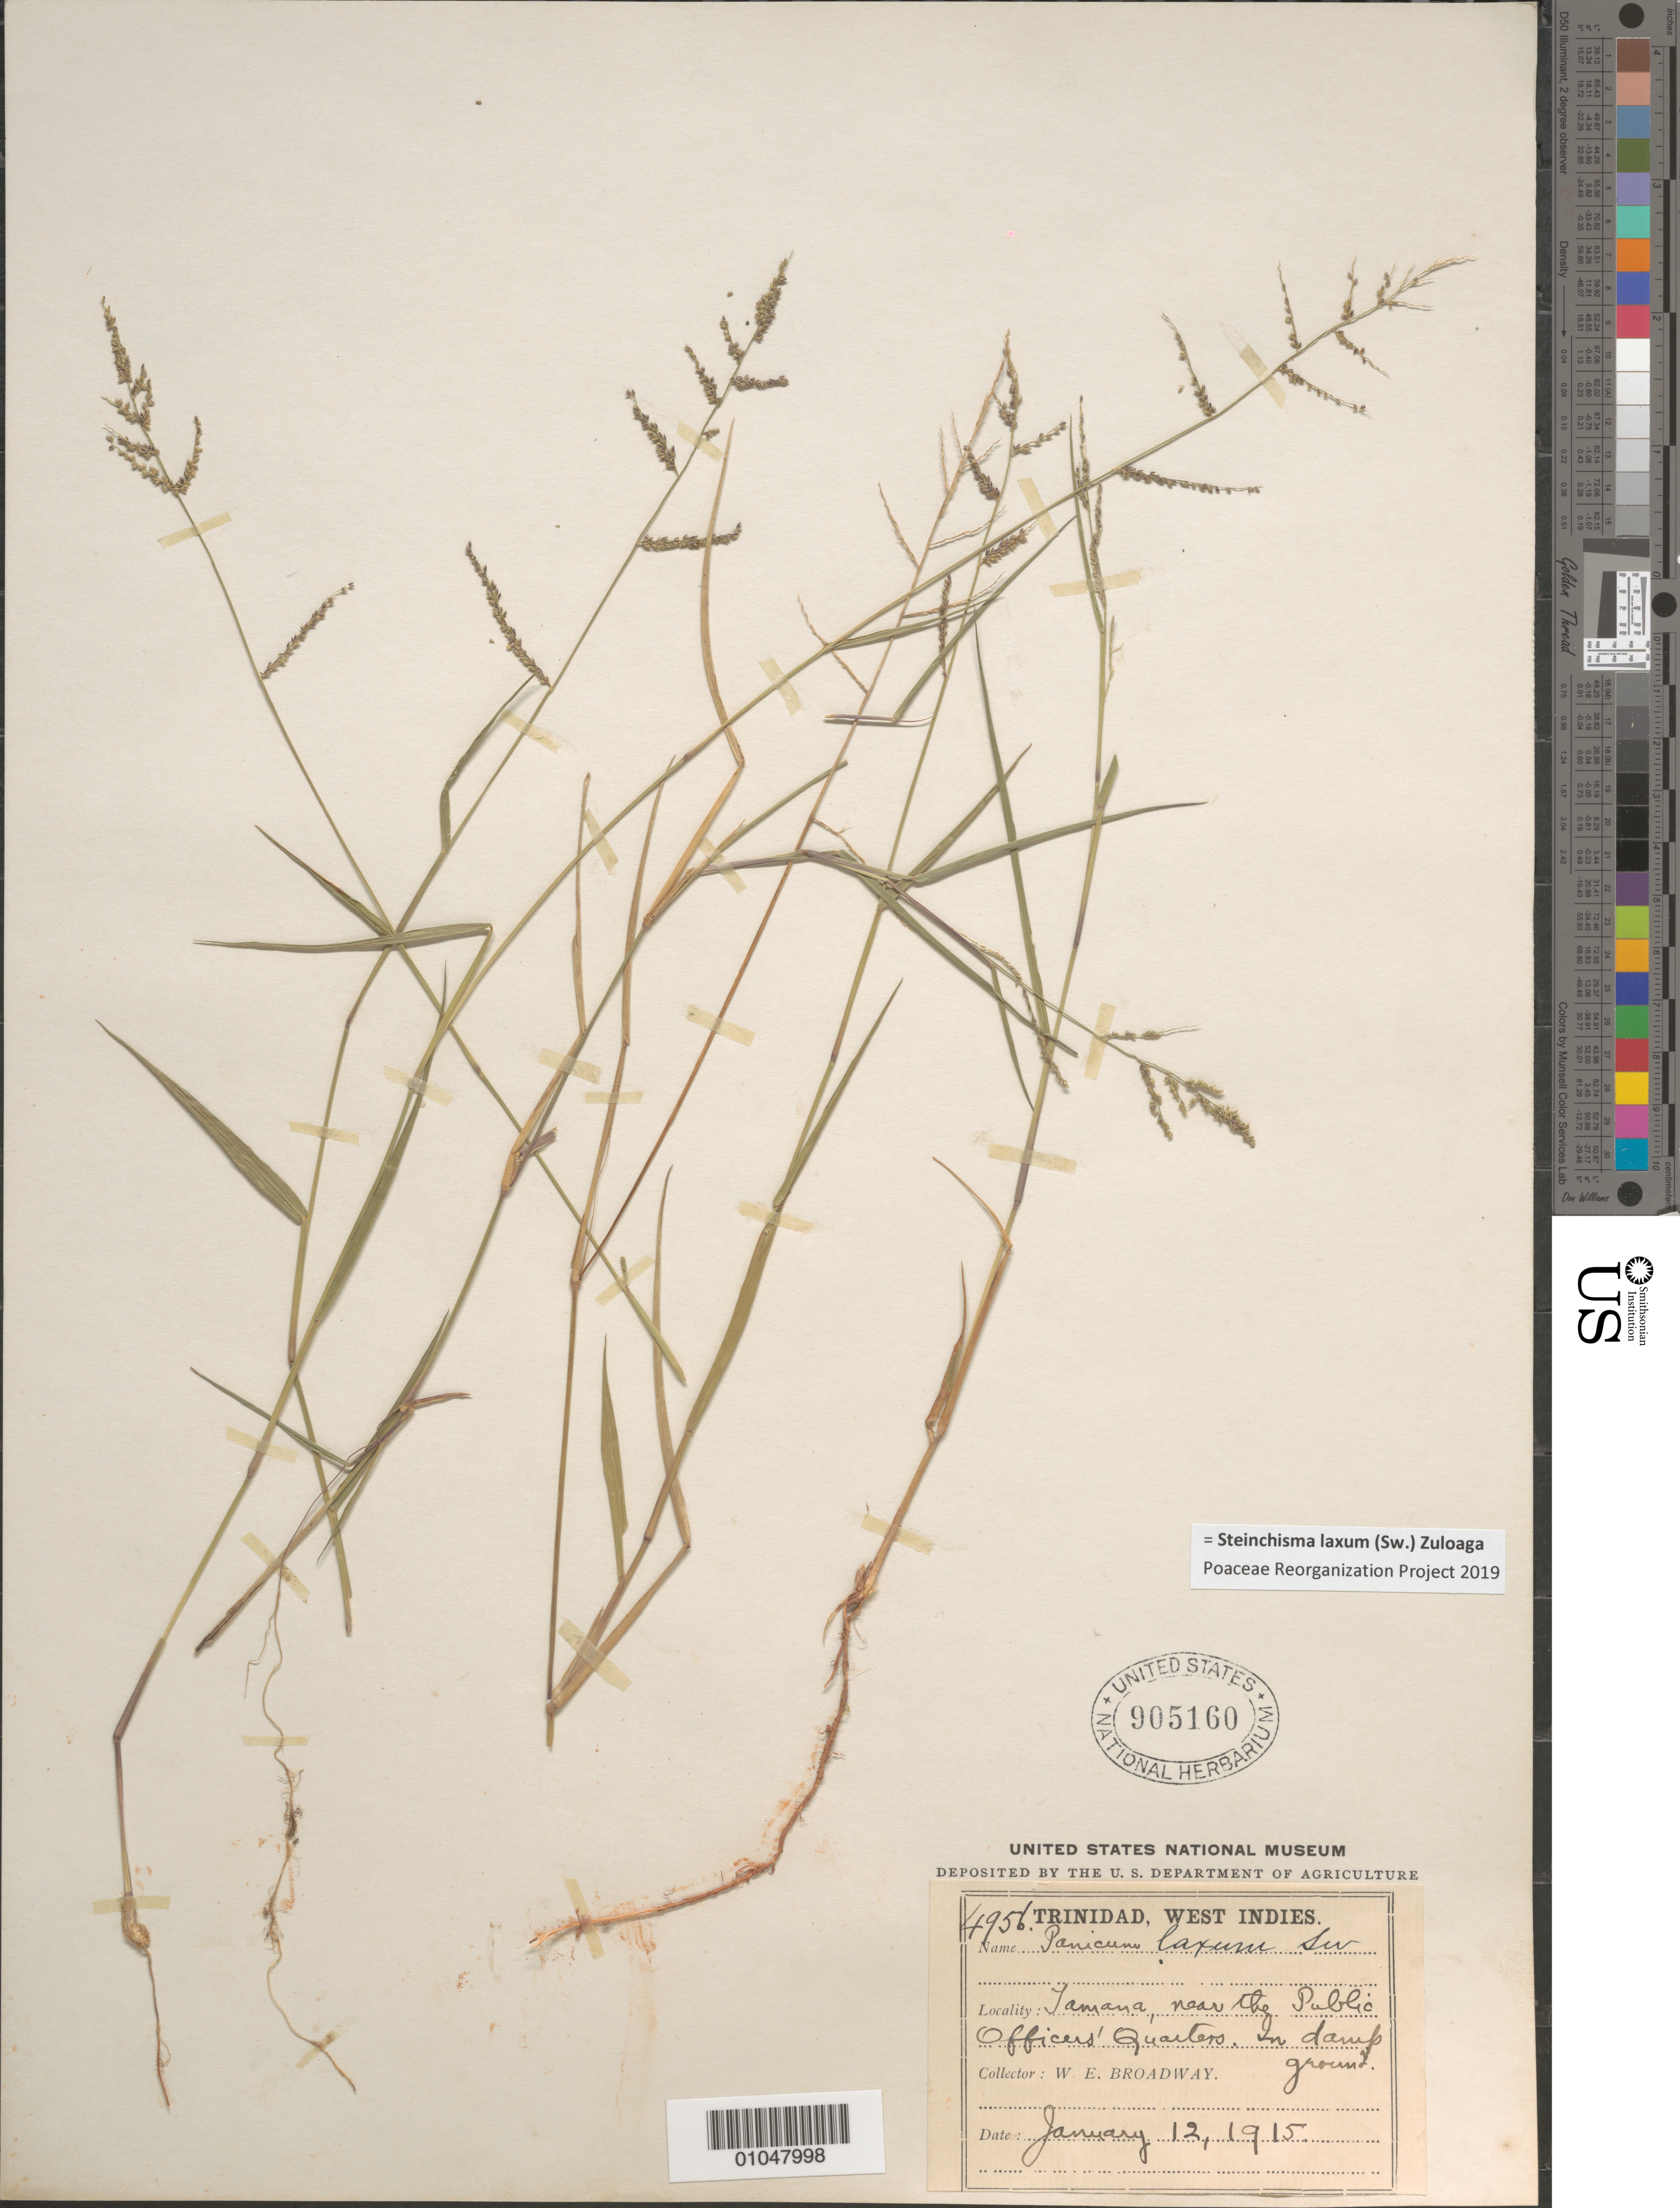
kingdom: Plantae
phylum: Tracheophyta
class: Liliopsida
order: Poales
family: Poaceae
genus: Panicum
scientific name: Panicum laxum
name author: Sw.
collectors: W. E. Broadway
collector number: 4956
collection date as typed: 12 Jan 1915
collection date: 1915-01-12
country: Trinidad and Tobago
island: Trinidad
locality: Jamana, near the Public Officer's Quarters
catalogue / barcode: US 905160